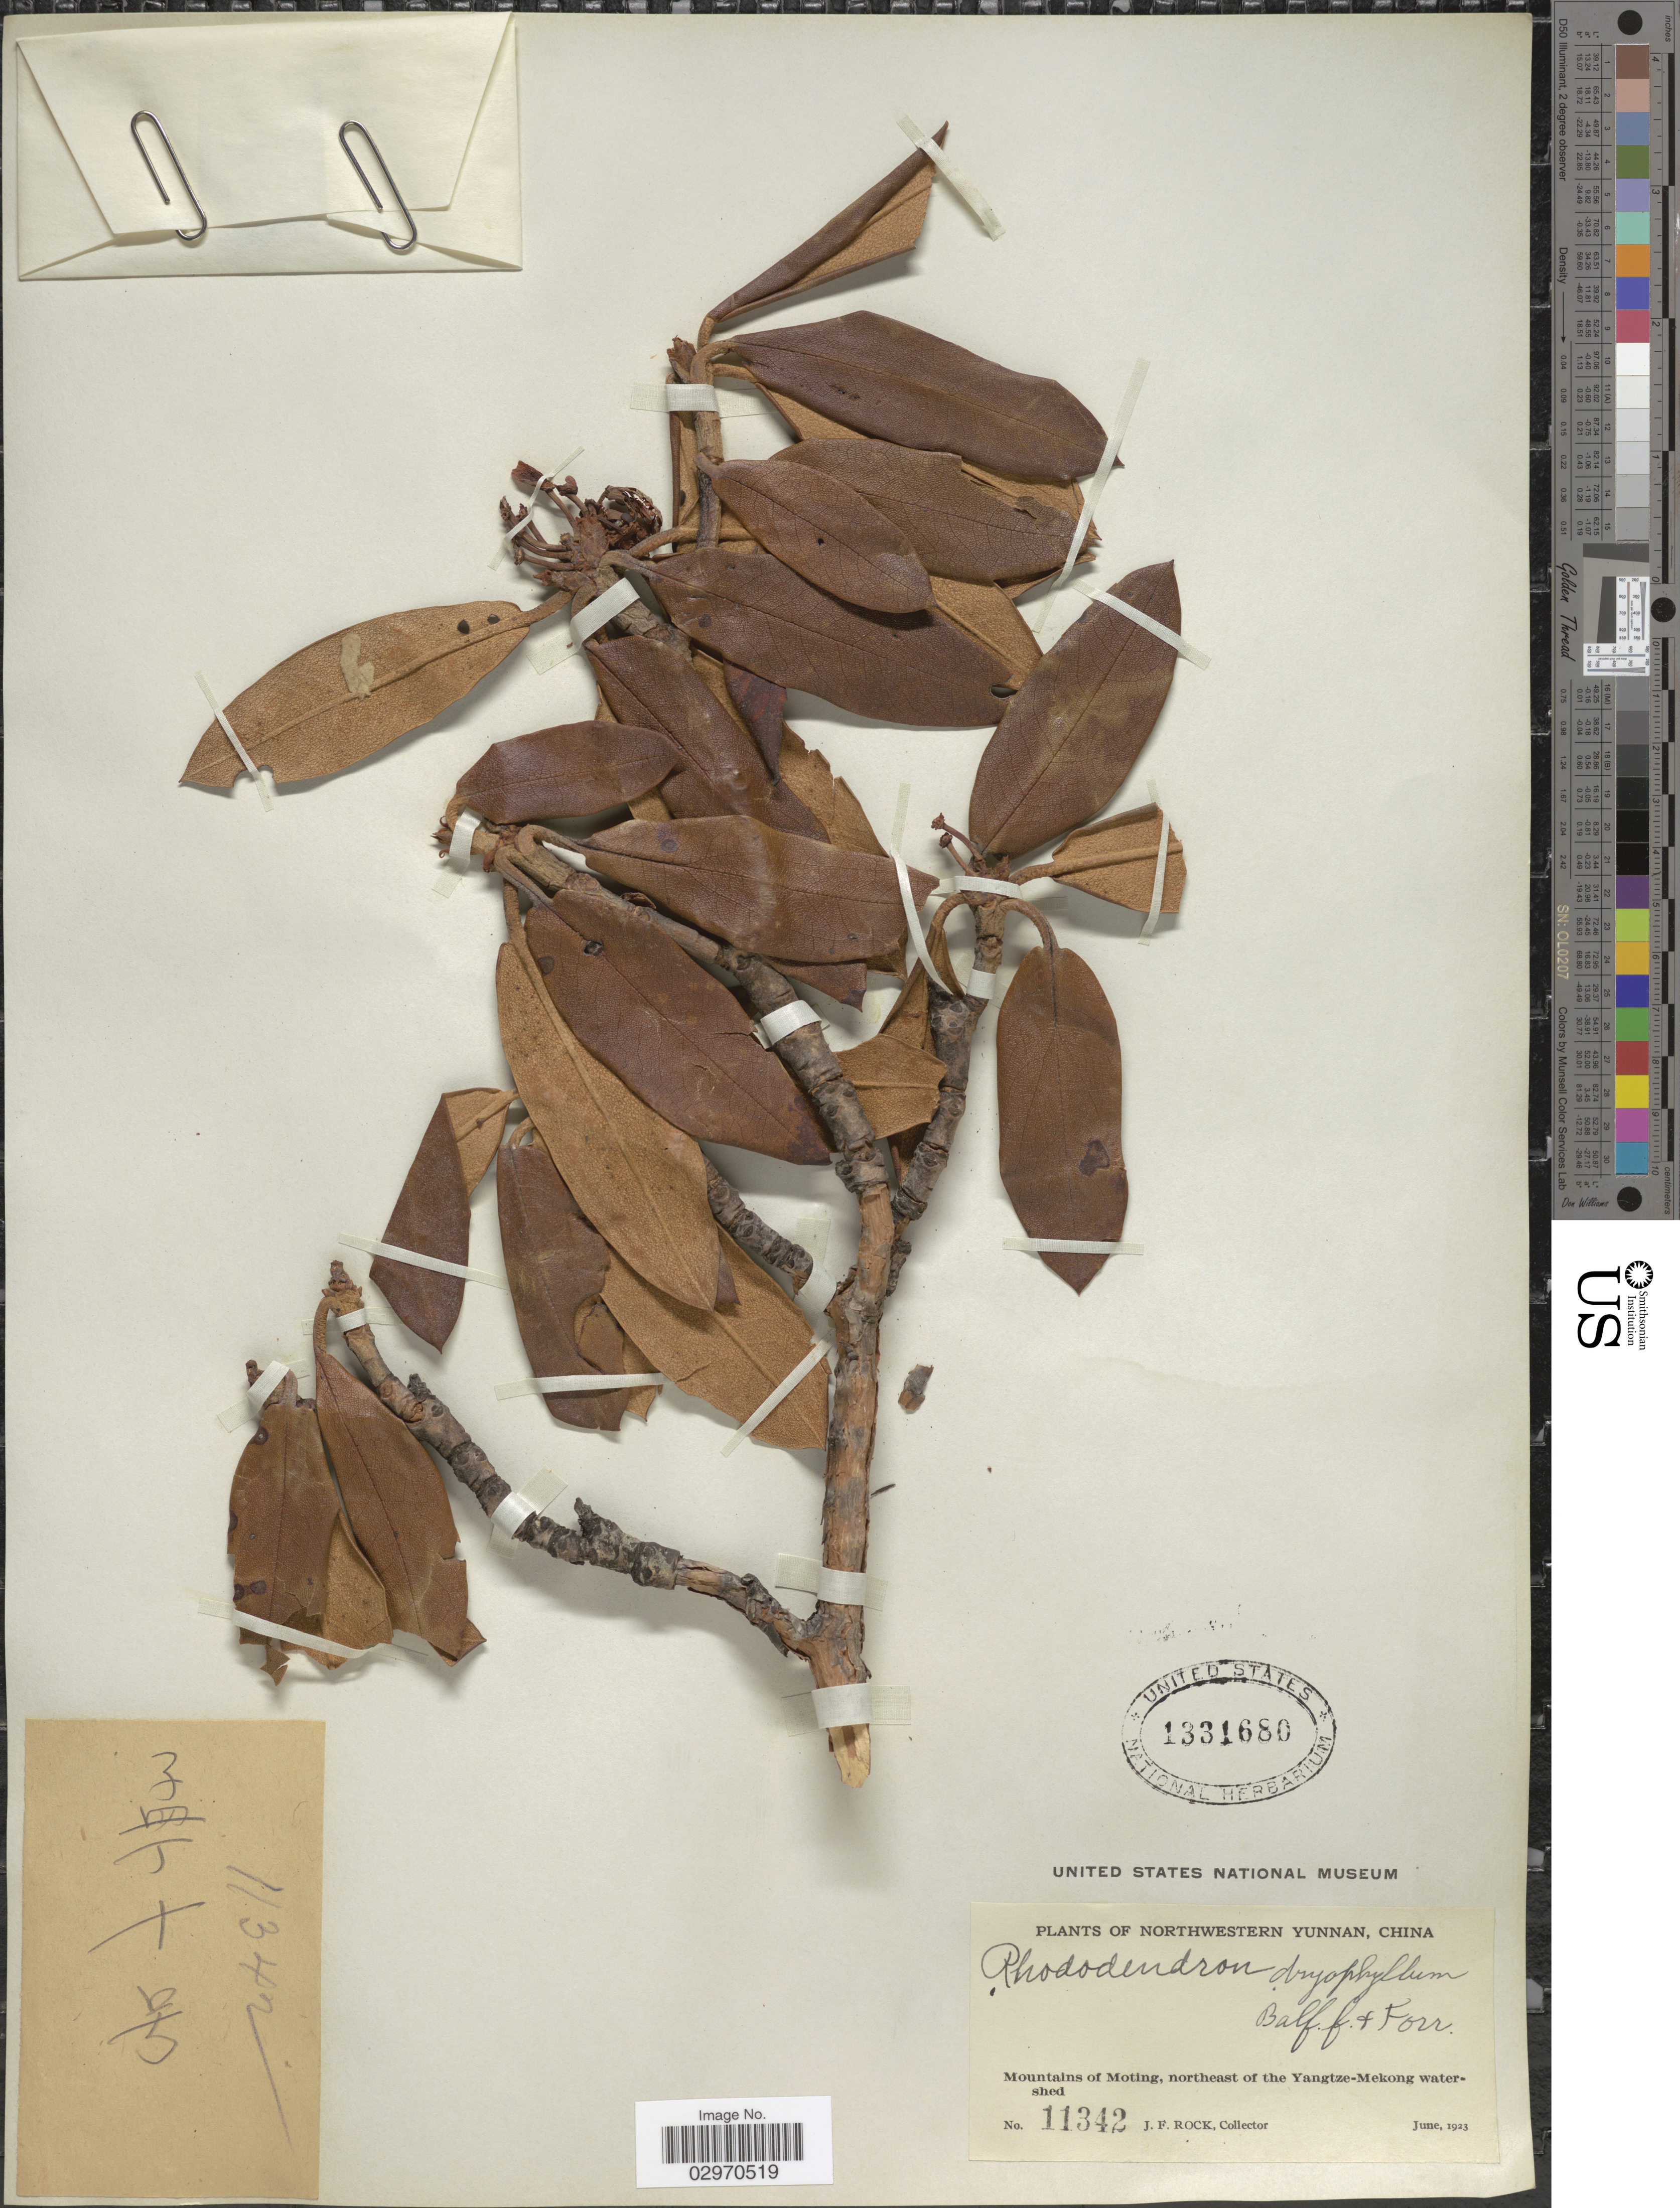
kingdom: Plantae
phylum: Tracheophyta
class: Magnoliopsida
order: Ericales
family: Ericaceae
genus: Rhododendron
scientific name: Rhododendron dryophyllum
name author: Balf. f. & Forrest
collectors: J. Rock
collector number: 11342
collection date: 1923-06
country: China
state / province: Yunnan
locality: Northwestern Yunnan. Mountains of Moting, northeast of the Yangtze-Mekong watershed.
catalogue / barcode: US 1331680